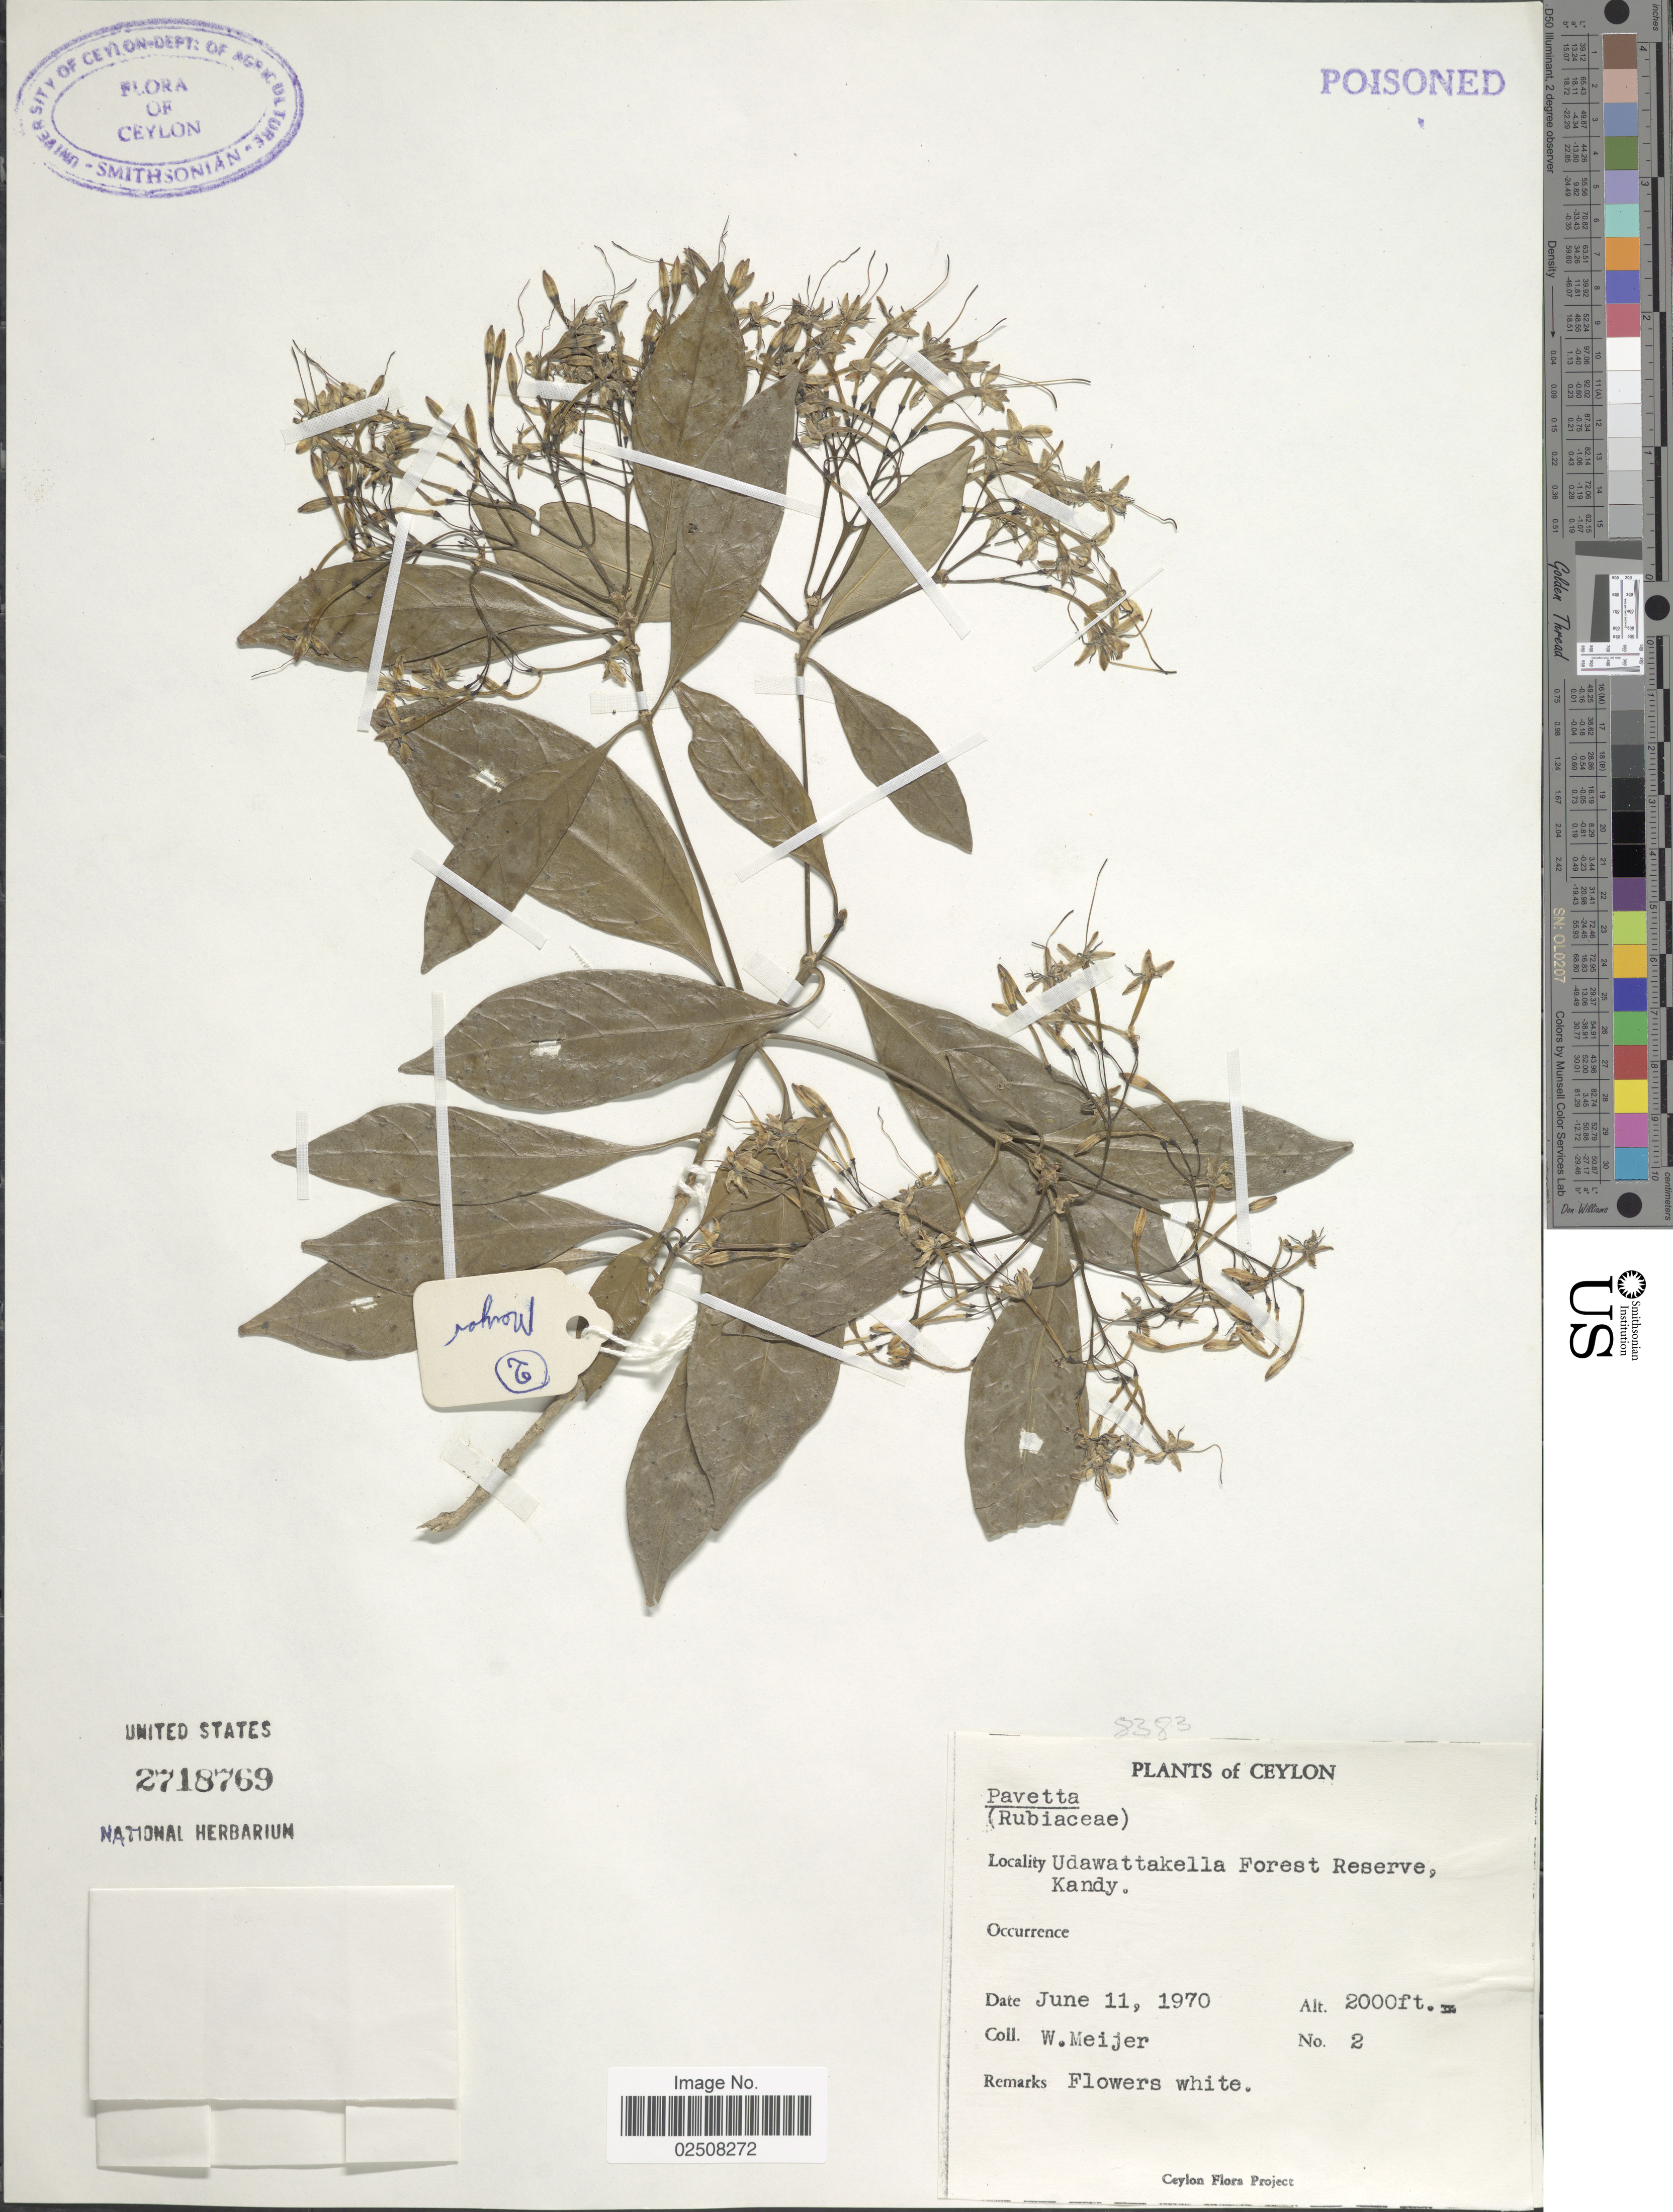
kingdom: Plantae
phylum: Tracheophyta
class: Magnoliopsida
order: Gentianales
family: Rubiaceae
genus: Pavetta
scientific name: Pavetta sp.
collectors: W. Meijer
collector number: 2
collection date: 1970-06-11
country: Sri Lanka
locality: Ceylon, Udawattakella Forest Reserve, Kandy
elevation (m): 610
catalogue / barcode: US 2718769